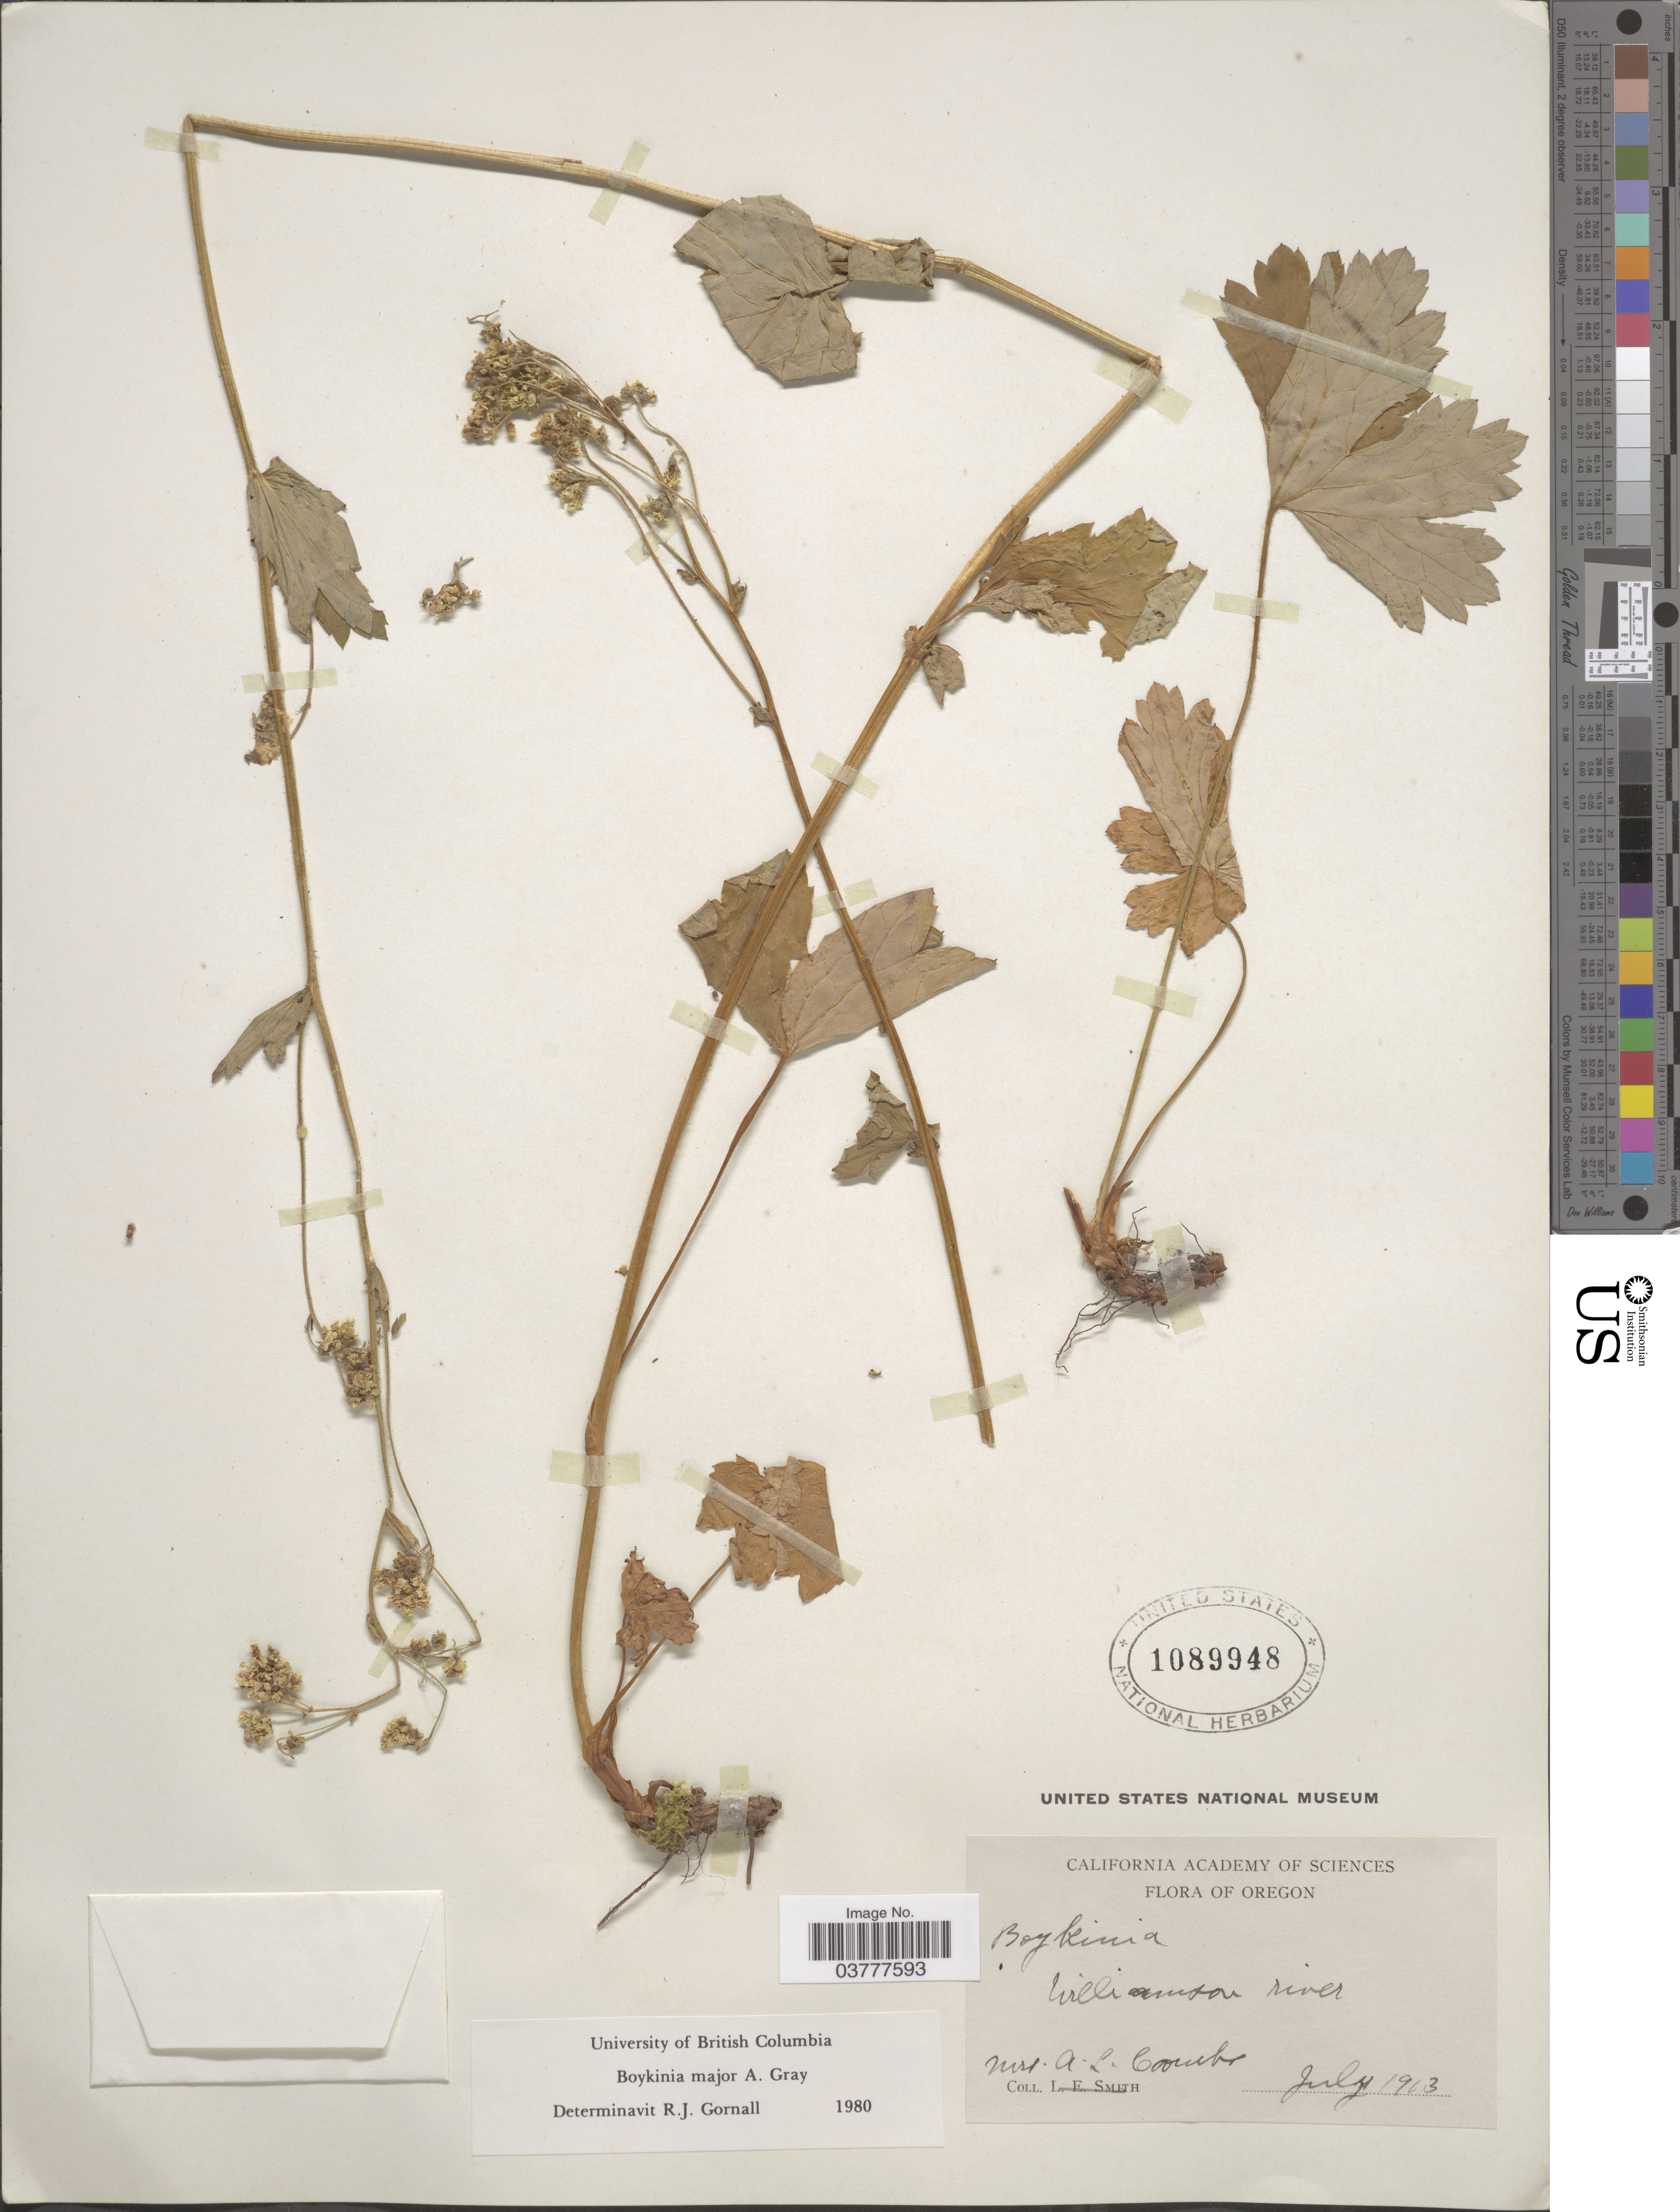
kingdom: Plantae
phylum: Tracheophyta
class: Magnoliopsida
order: Saxifragales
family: Saxifragaceae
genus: Boykinia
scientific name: Boykinia major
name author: A. Gray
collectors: A. Coombs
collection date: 1913-07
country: United States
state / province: Oregon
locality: Williamson river.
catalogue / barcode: US 1089948